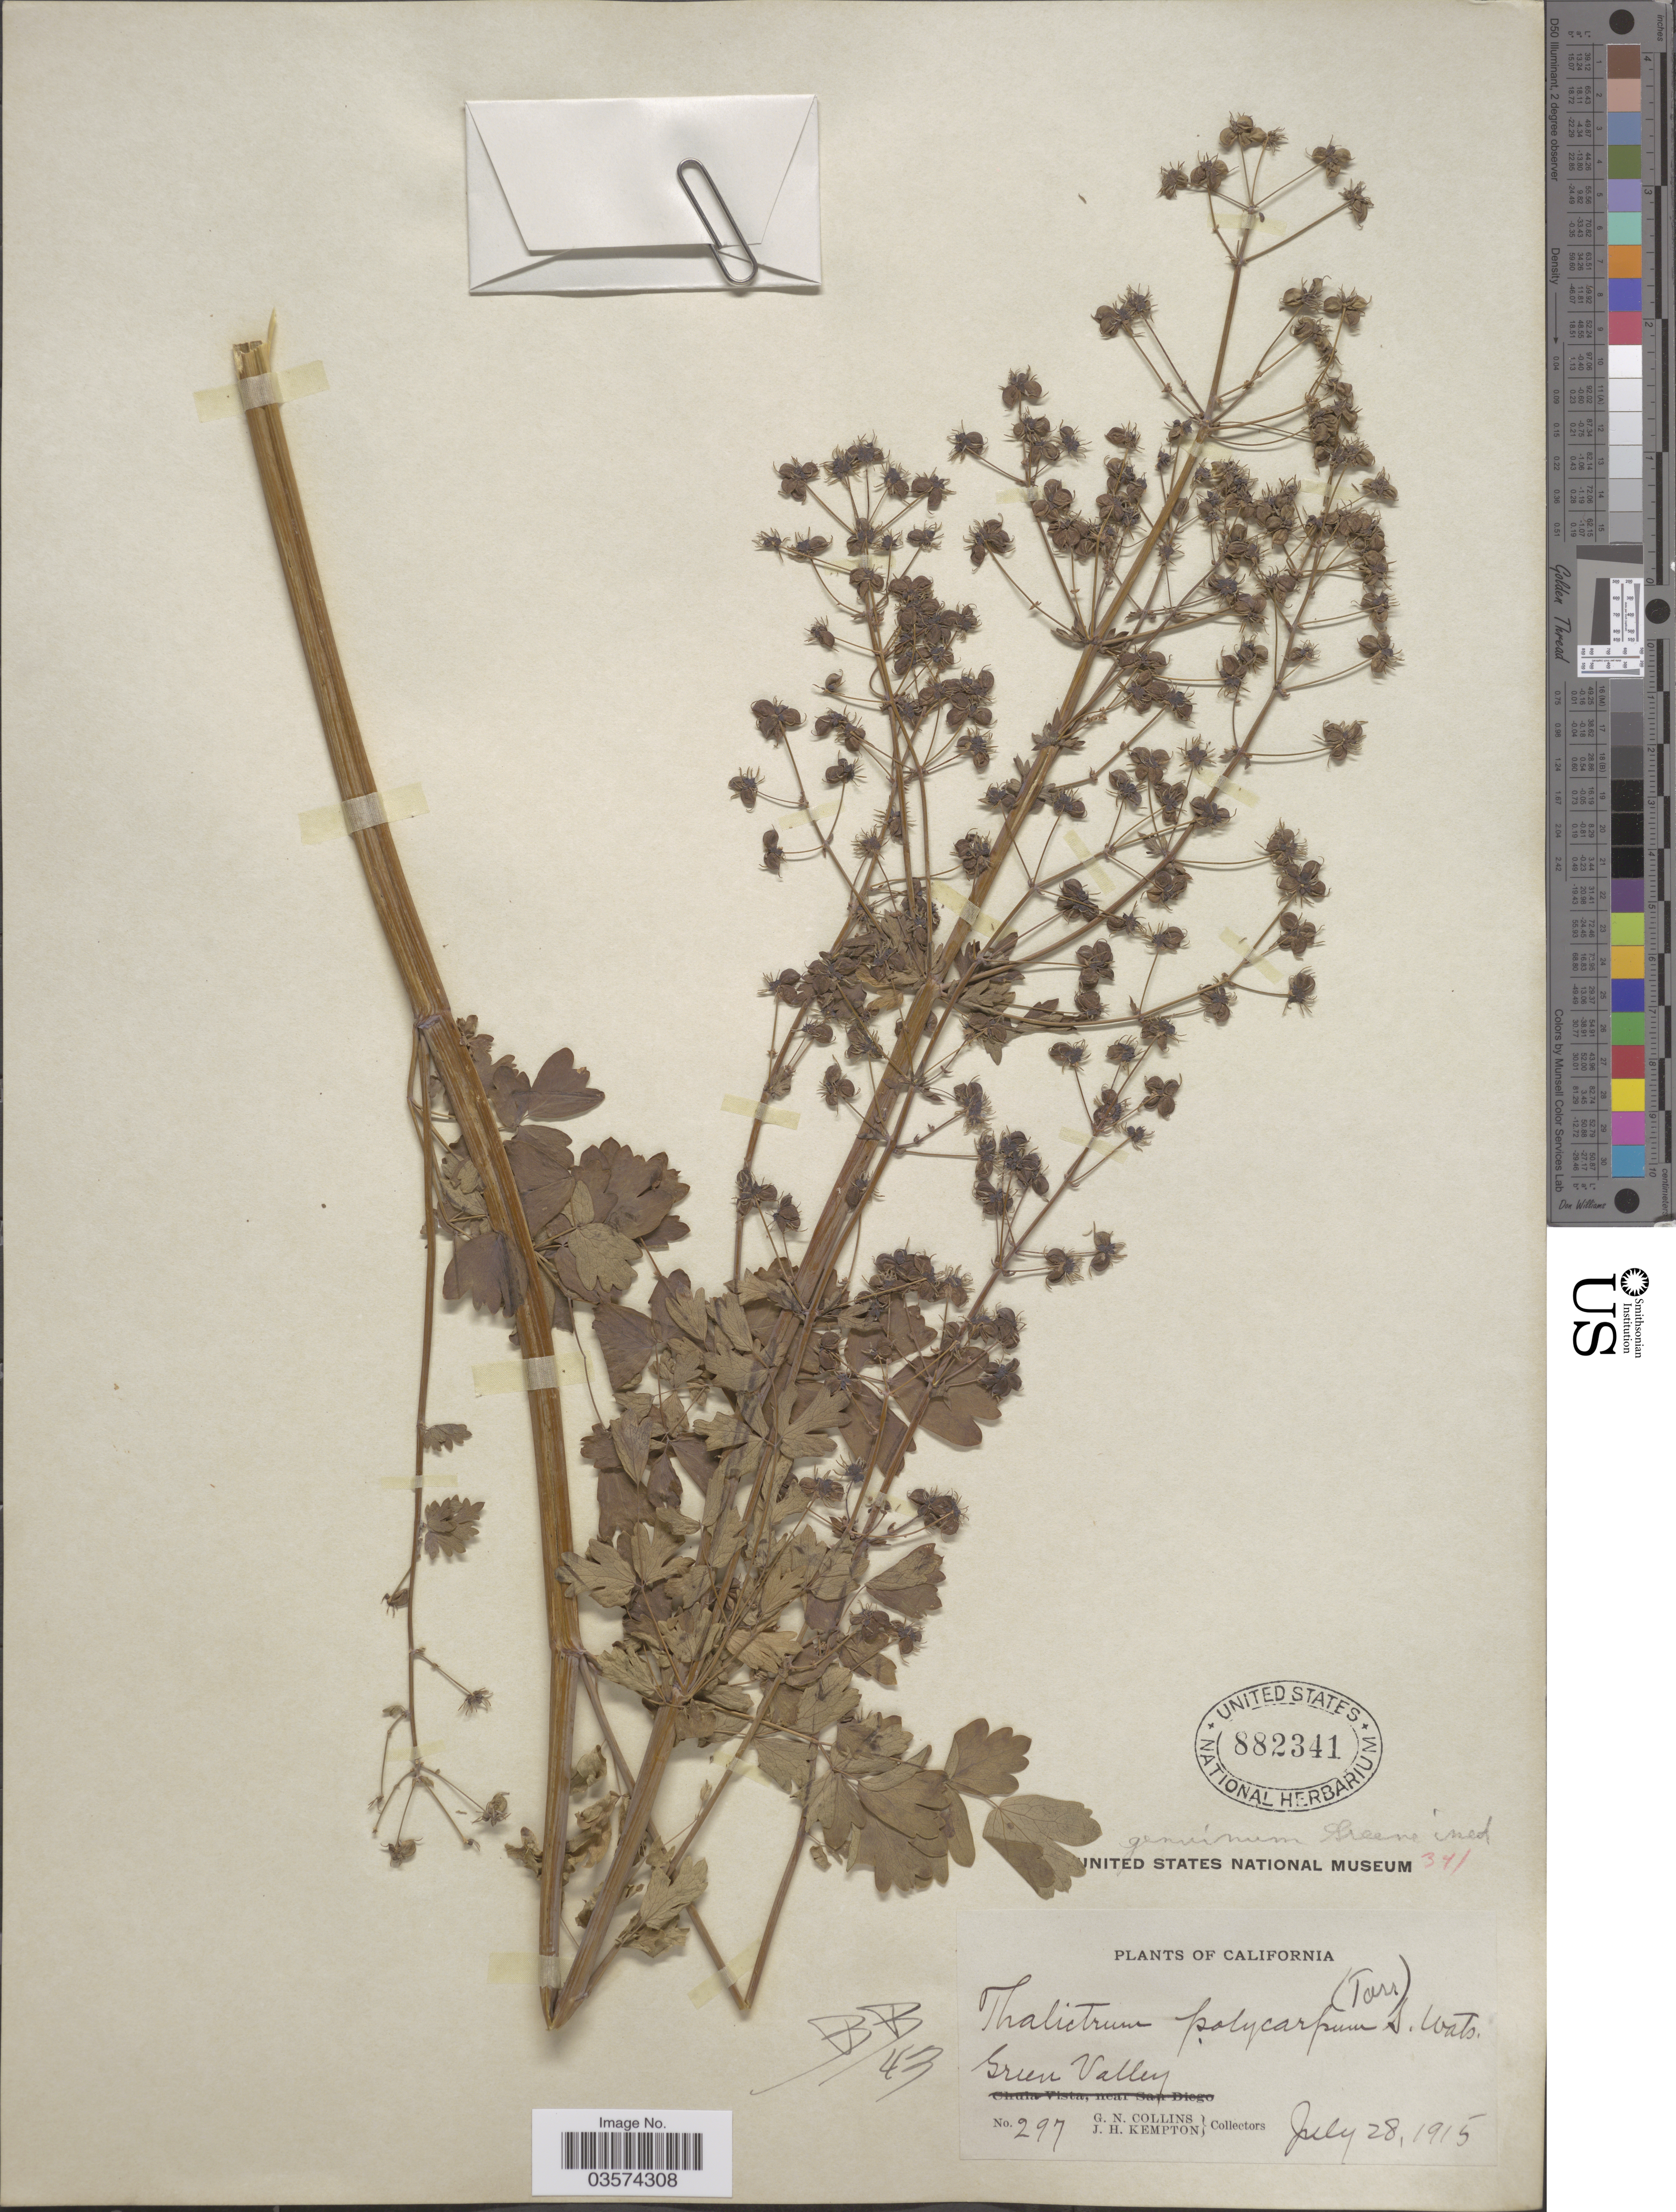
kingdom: Plantae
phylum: Tracheophyta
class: Magnoliopsida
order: Ranunculales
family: Ranunculaceae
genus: Thalictrum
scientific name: Thalictrum polycarpum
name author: (Torr.) S. Watson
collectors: G. Collins & J. H. Kempton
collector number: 297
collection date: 1915-07-28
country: United States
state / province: California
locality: Green Valley.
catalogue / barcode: US 882341